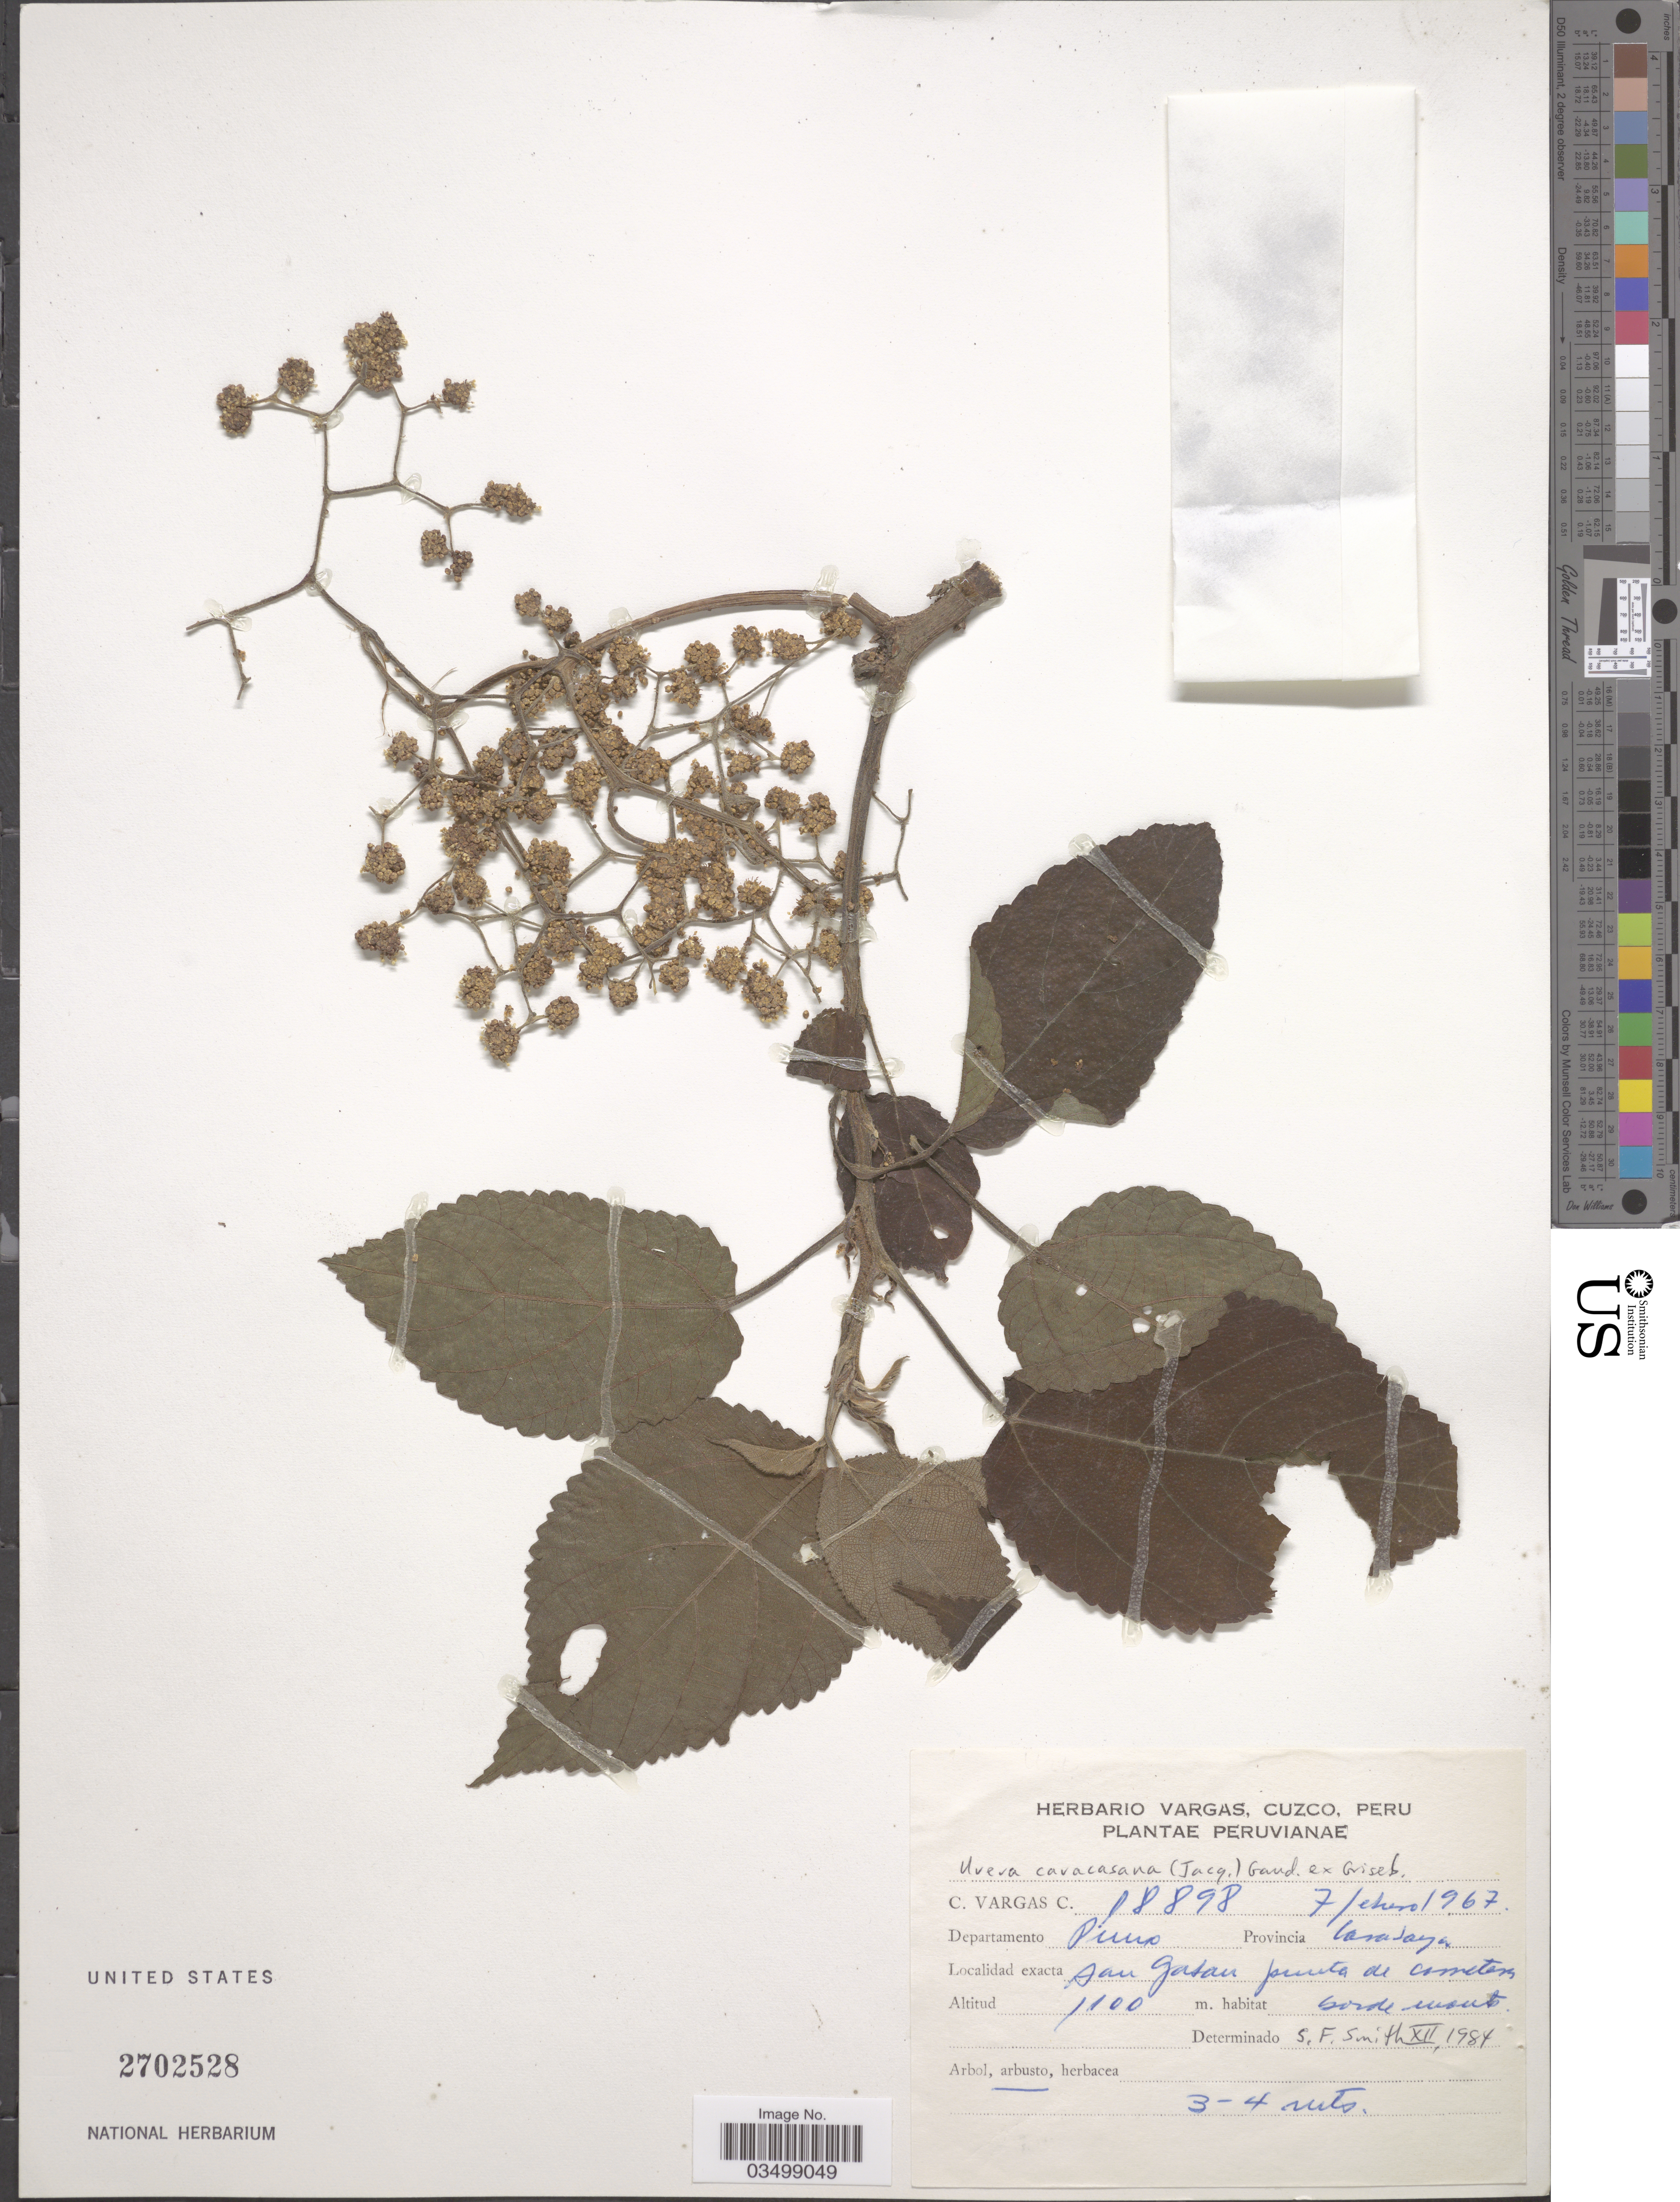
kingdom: Plantae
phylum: Tracheophyta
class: Magnoliopsida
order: Rosales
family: Urticaceae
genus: Urera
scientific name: Urera caracasana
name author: (Jacq.) Gaudich. ex Griseb.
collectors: C. Vargas Calderón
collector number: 18898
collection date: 1967-01-07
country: Peru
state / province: Puno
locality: Departamento Puno. Provincia Carabaya. San Gaban punta de carretera.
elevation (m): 1100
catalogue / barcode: US 2702528